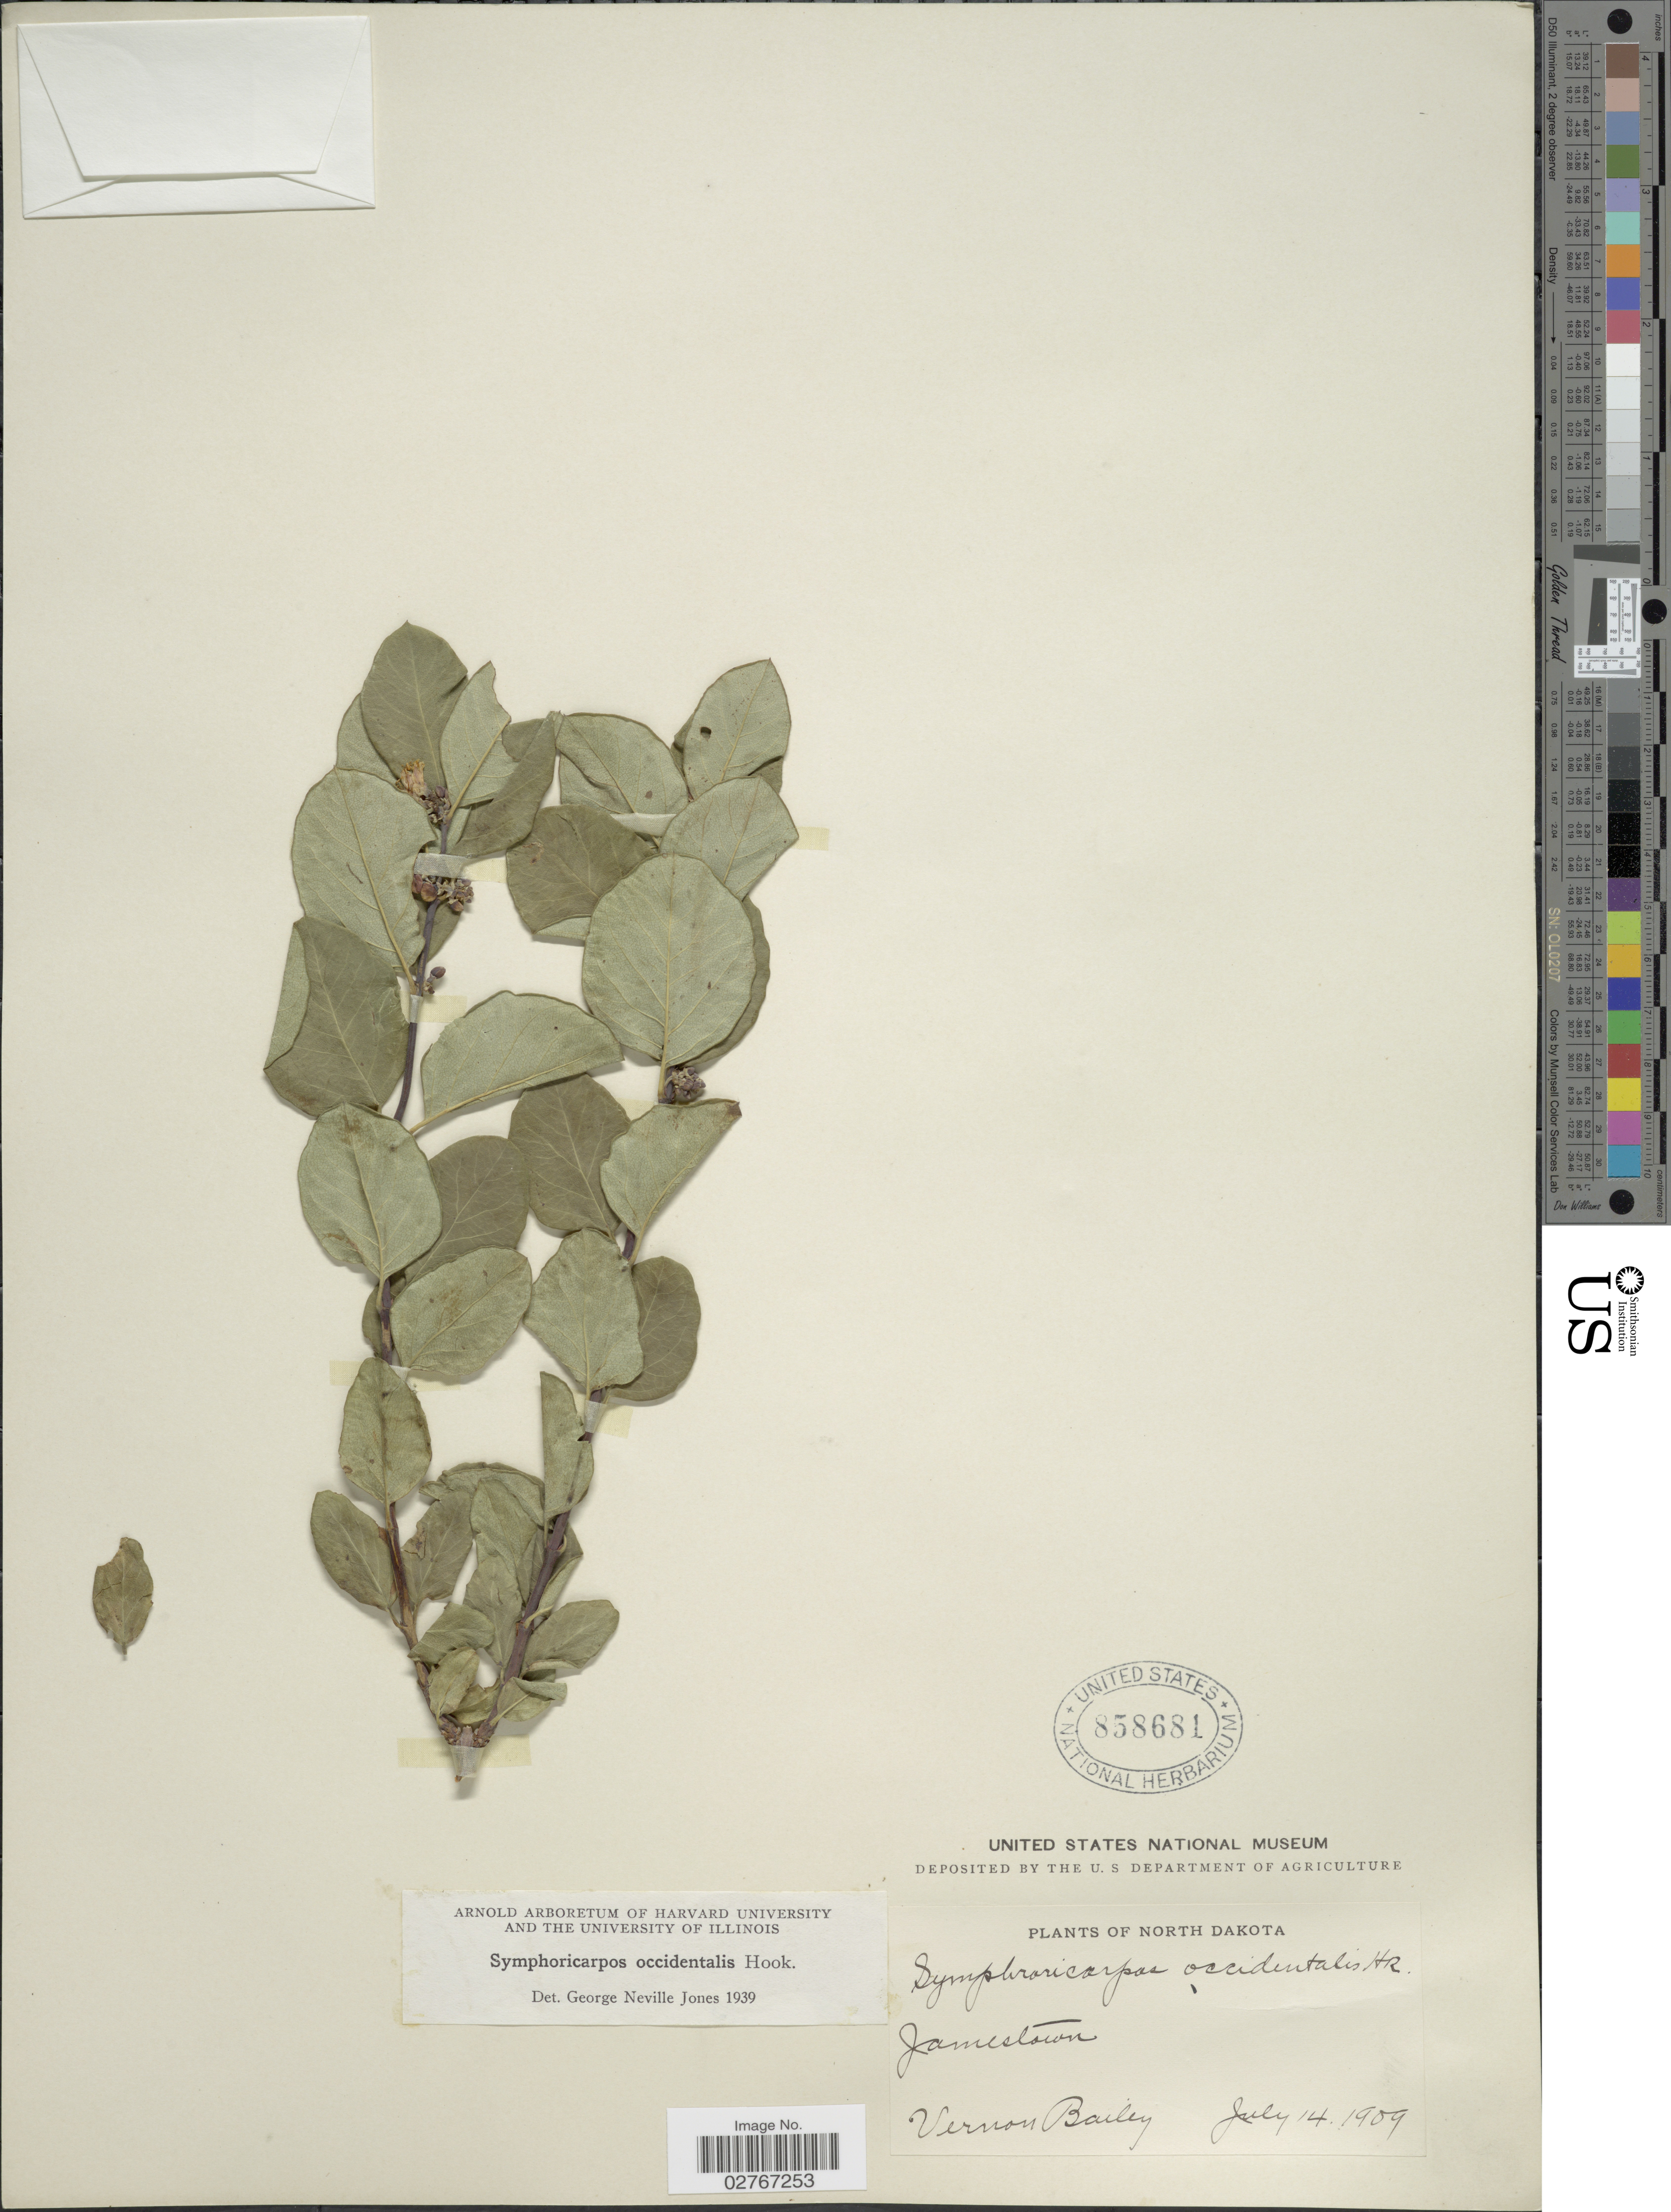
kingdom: Plantae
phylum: Tracheophyta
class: Magnoliopsida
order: Dipsacales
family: Caprifoliaceae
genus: Symphoricarpos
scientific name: Symphoricarpos occidentalis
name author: (R. Br.) Hook.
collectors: V. O. Bailey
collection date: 1909-07-14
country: United States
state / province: North Dakota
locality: Jamestown.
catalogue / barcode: US 858681